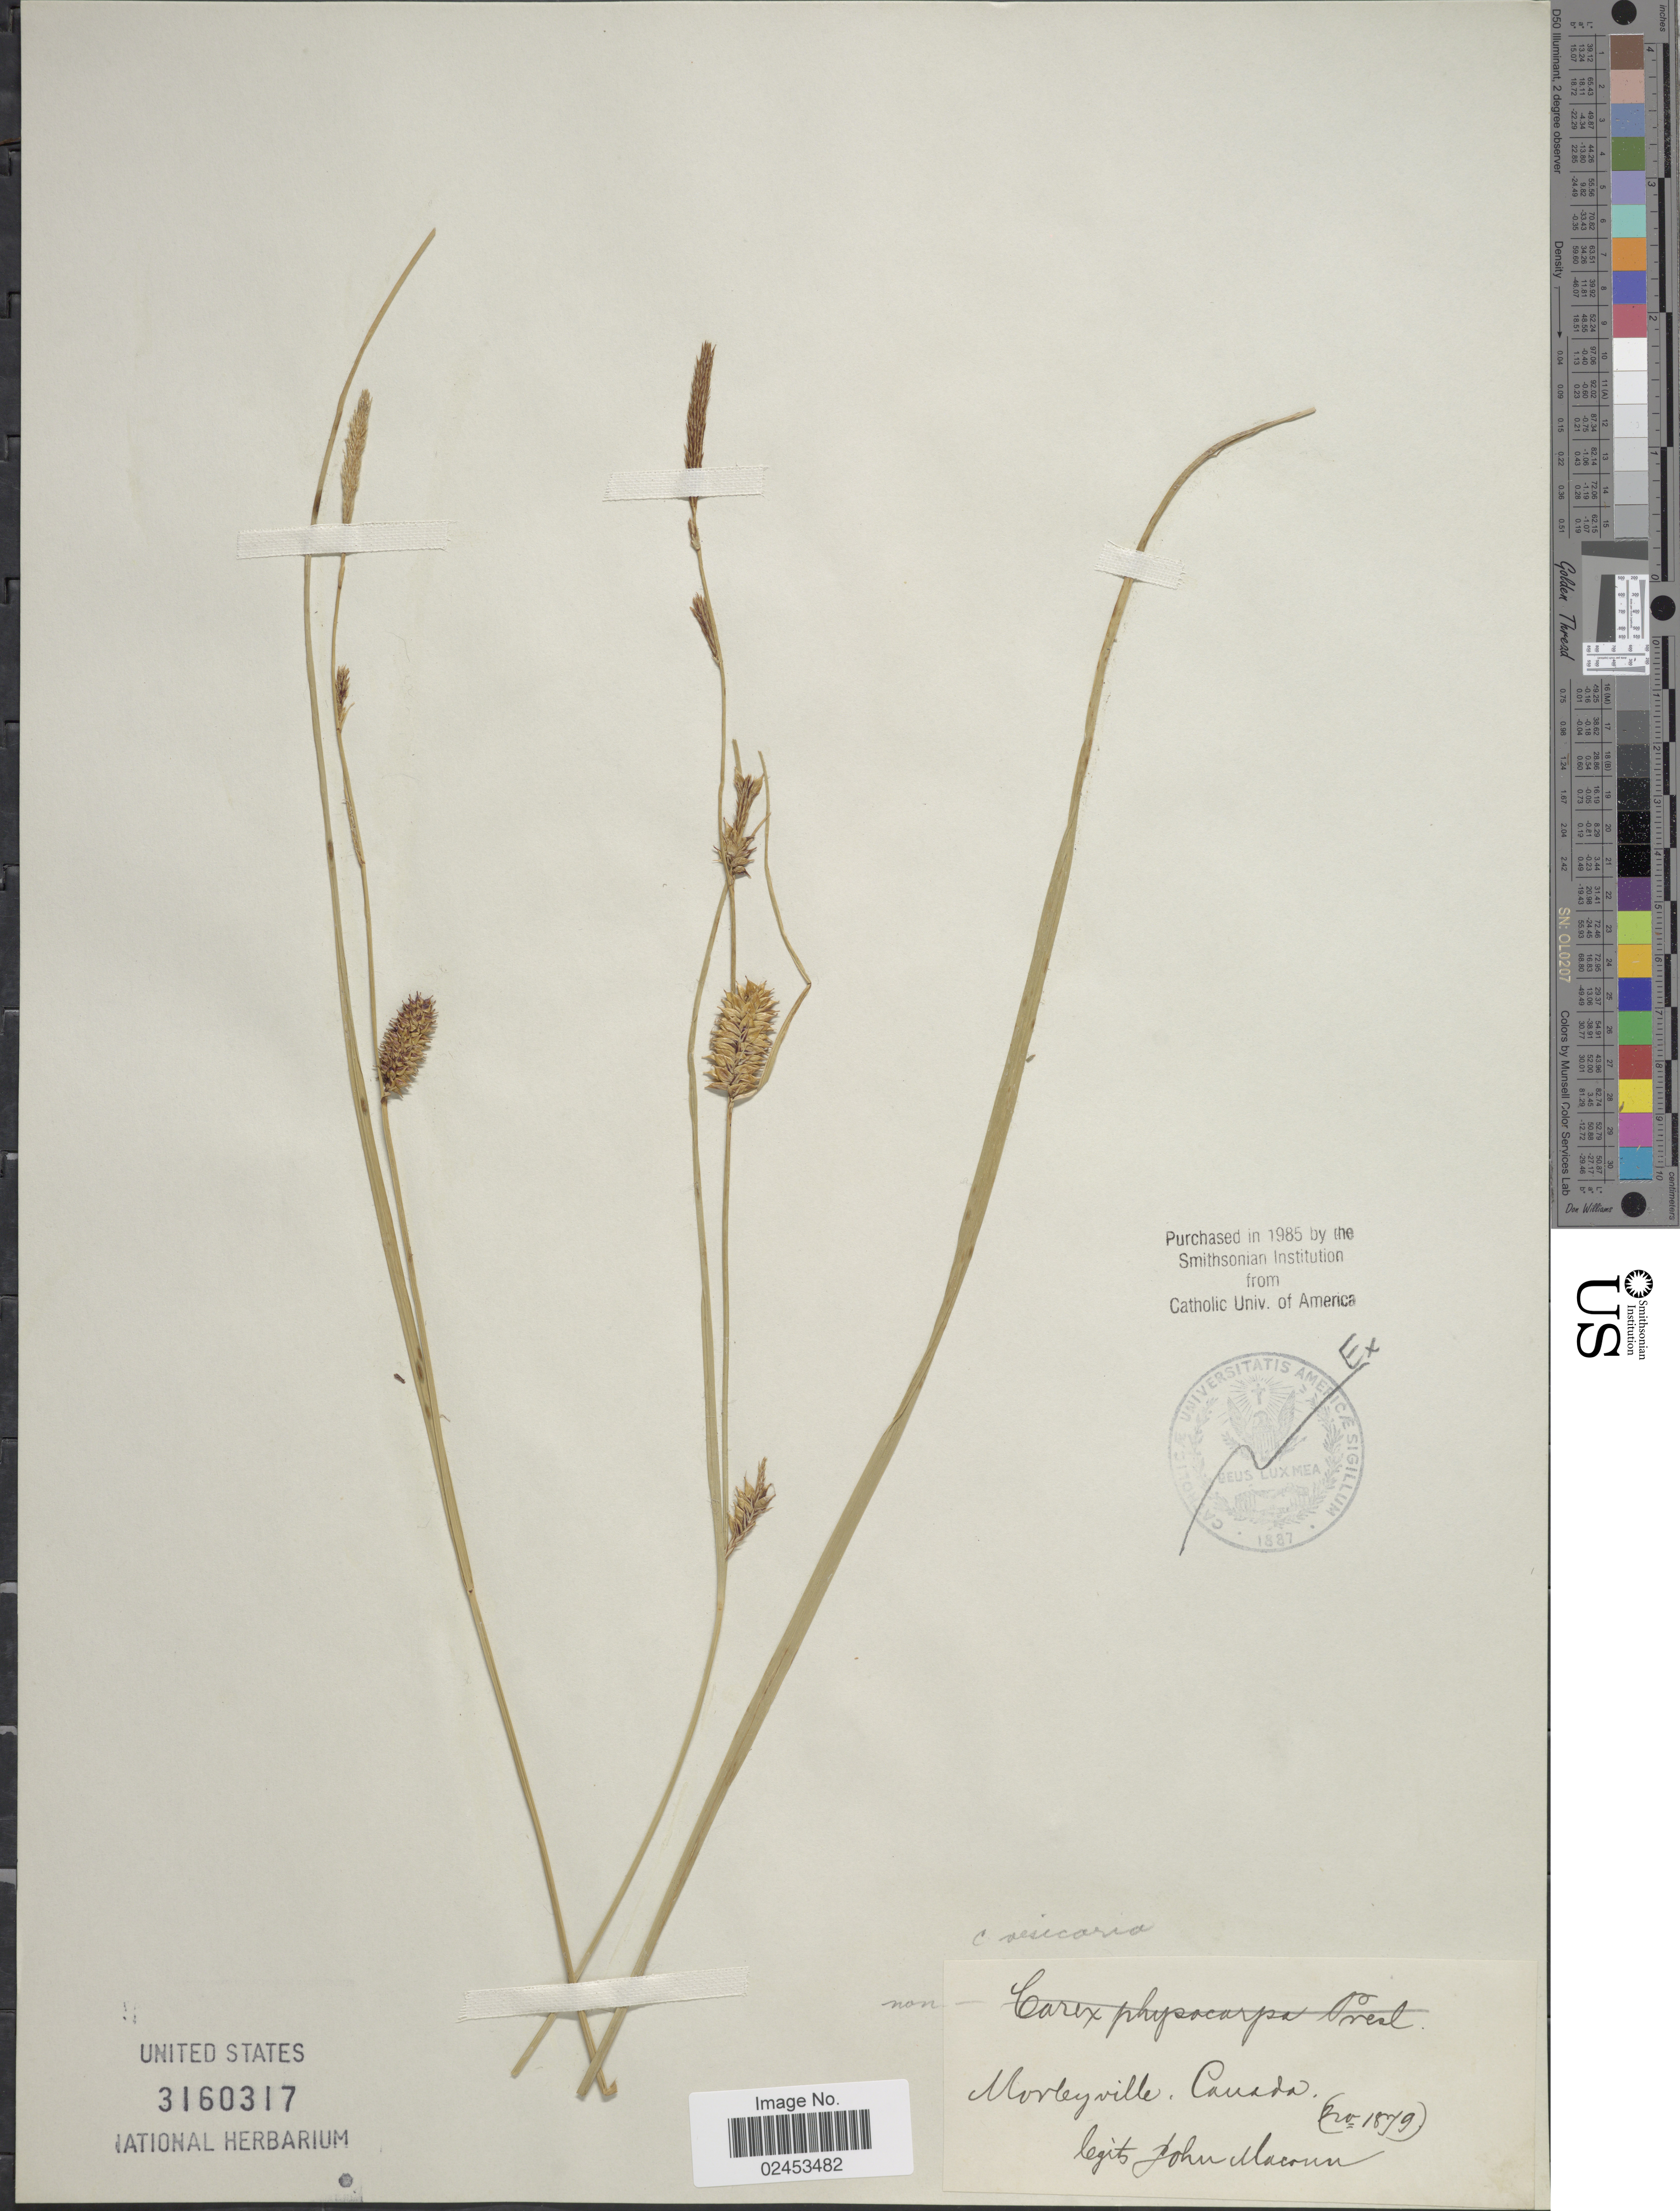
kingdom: Plantae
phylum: Tracheophyta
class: Liliopsida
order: Poales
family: Cyperaceae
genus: Carex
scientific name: Carex vesicaria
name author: L.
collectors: J. Macoun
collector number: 1879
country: Canada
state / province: Alberta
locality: Morleyville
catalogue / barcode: US 3160317